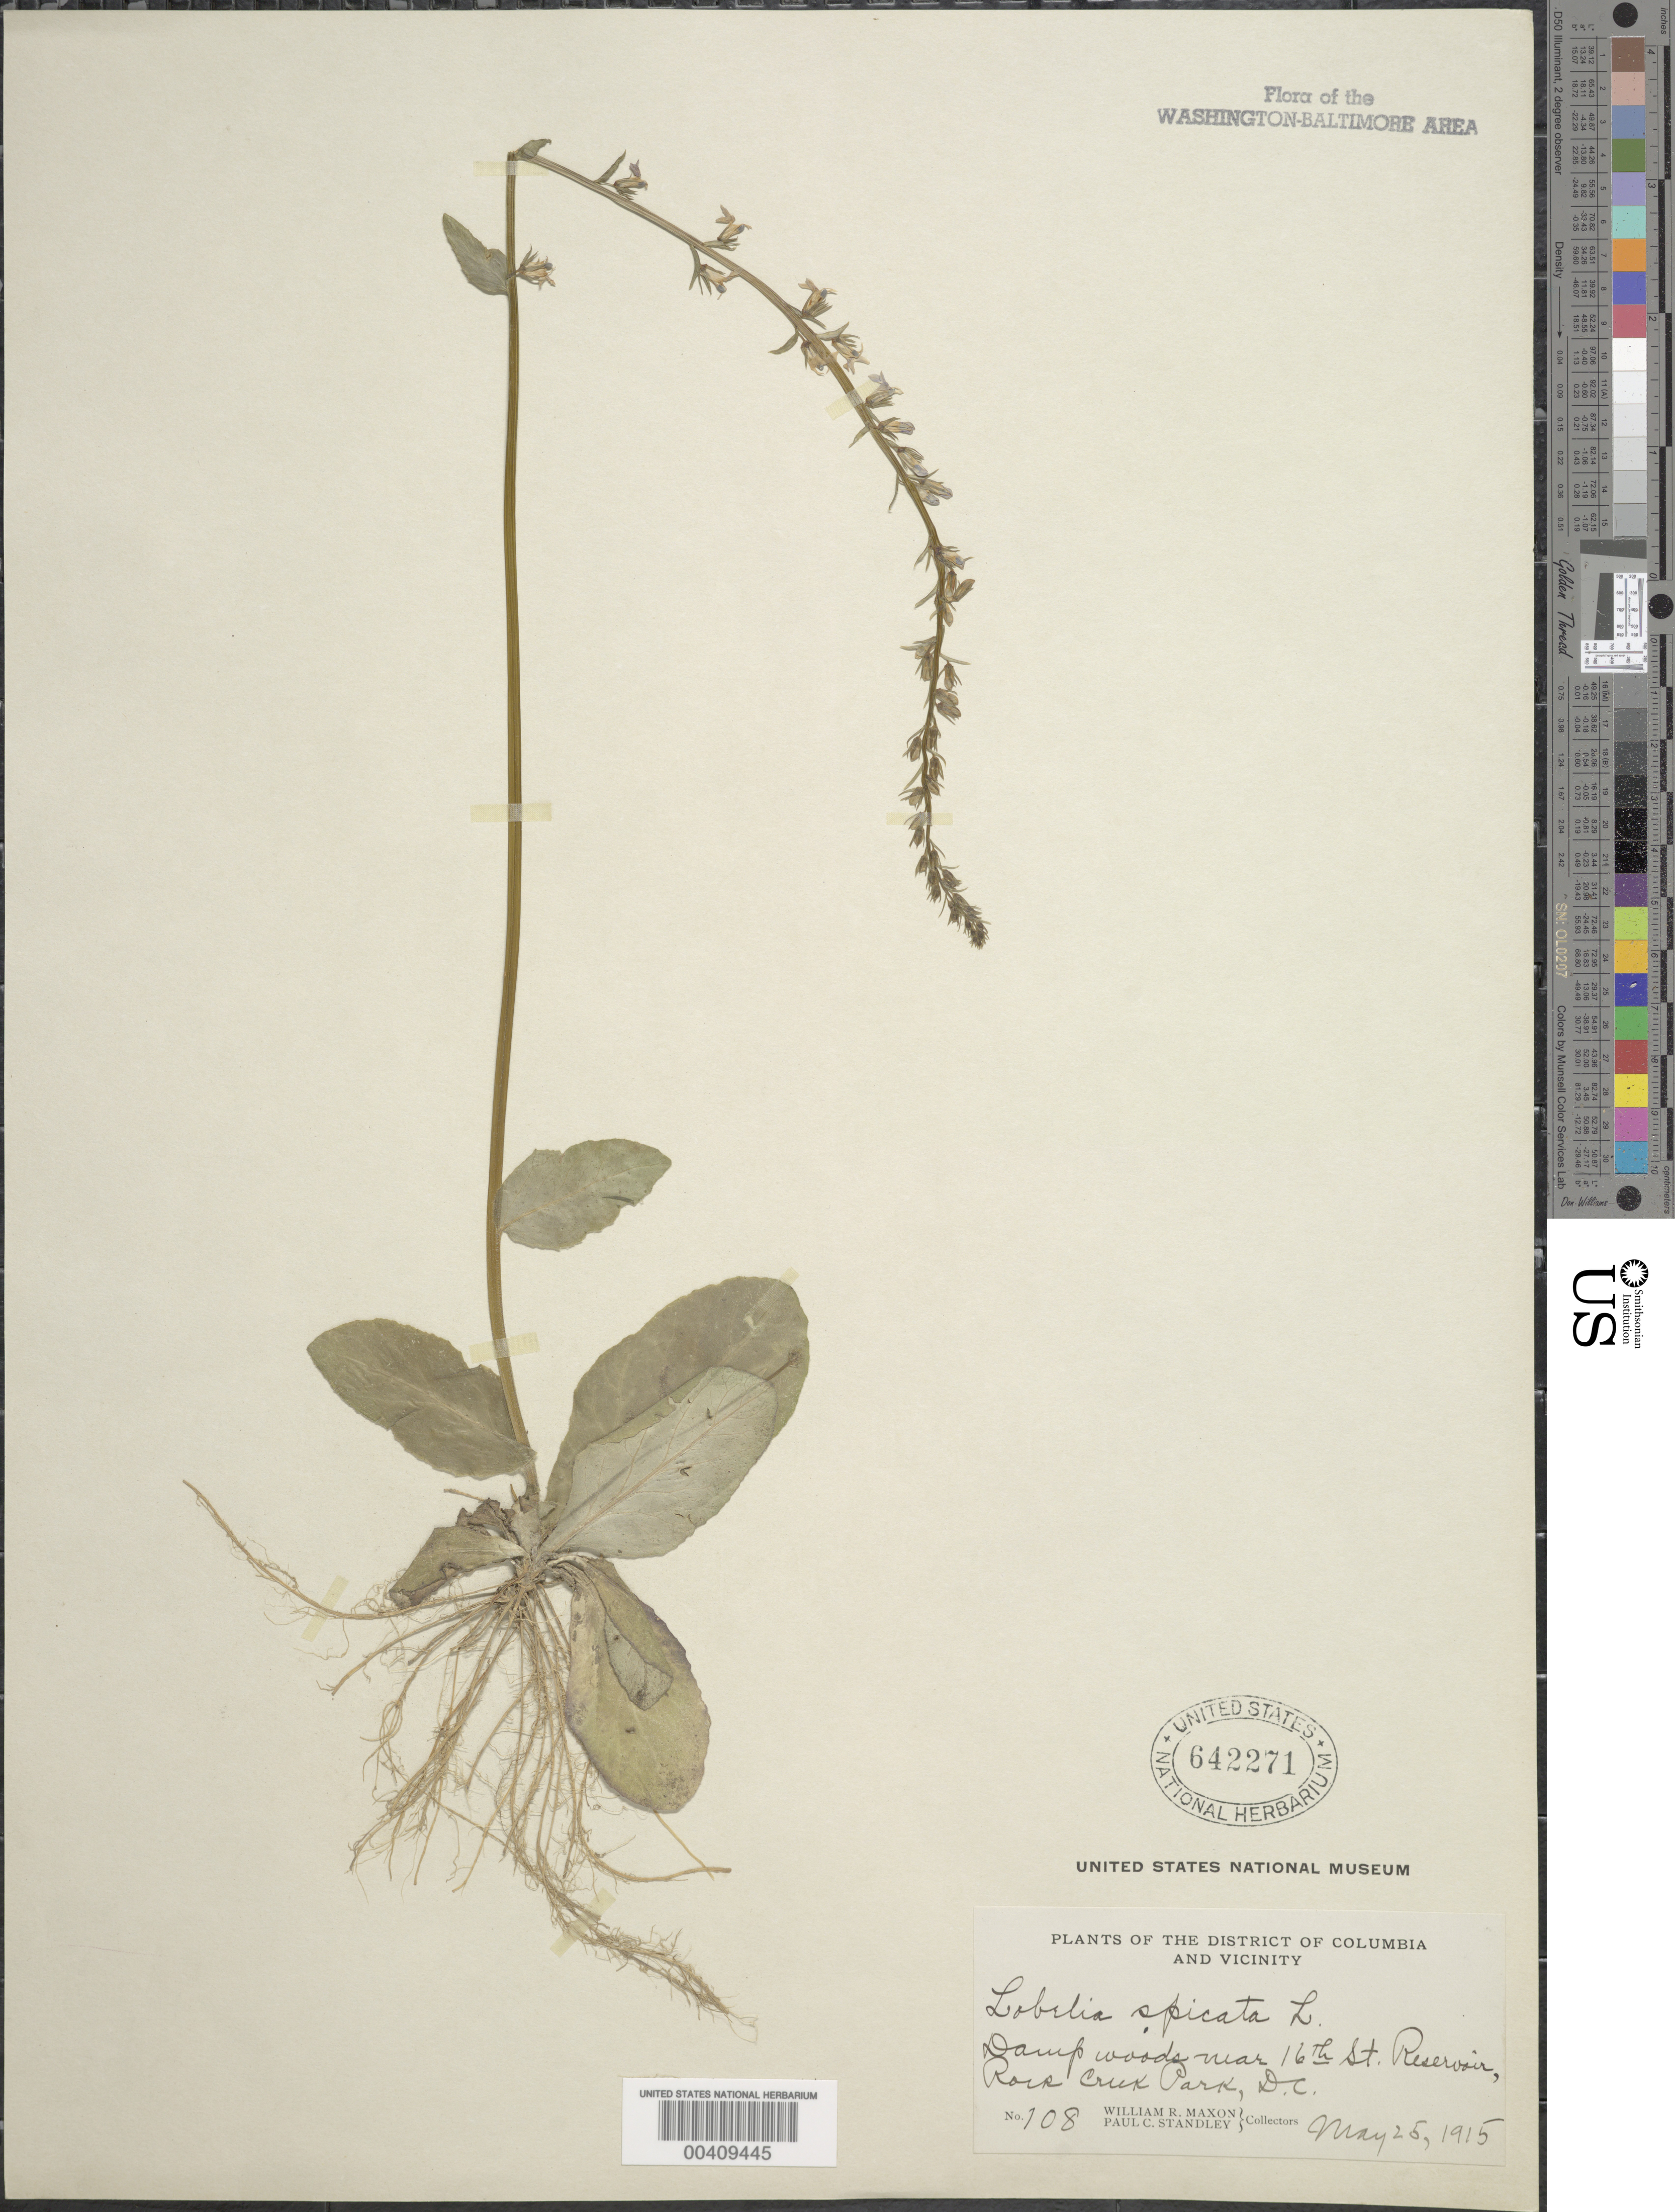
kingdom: Plantae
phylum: Tracheophyta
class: Magnoliopsida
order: Asterales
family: Campanulaceae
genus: Lobelia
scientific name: Lobelia spicata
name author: Lam.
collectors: W. R. Maxon & P. C. Standley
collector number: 108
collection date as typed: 25 May 1915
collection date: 1915-05-25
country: United States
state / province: District of Columbia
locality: Near 16th St. Reservoir, Rock Creek Park Rock Creek Park & vicinity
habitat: Damp woods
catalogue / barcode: US 642271